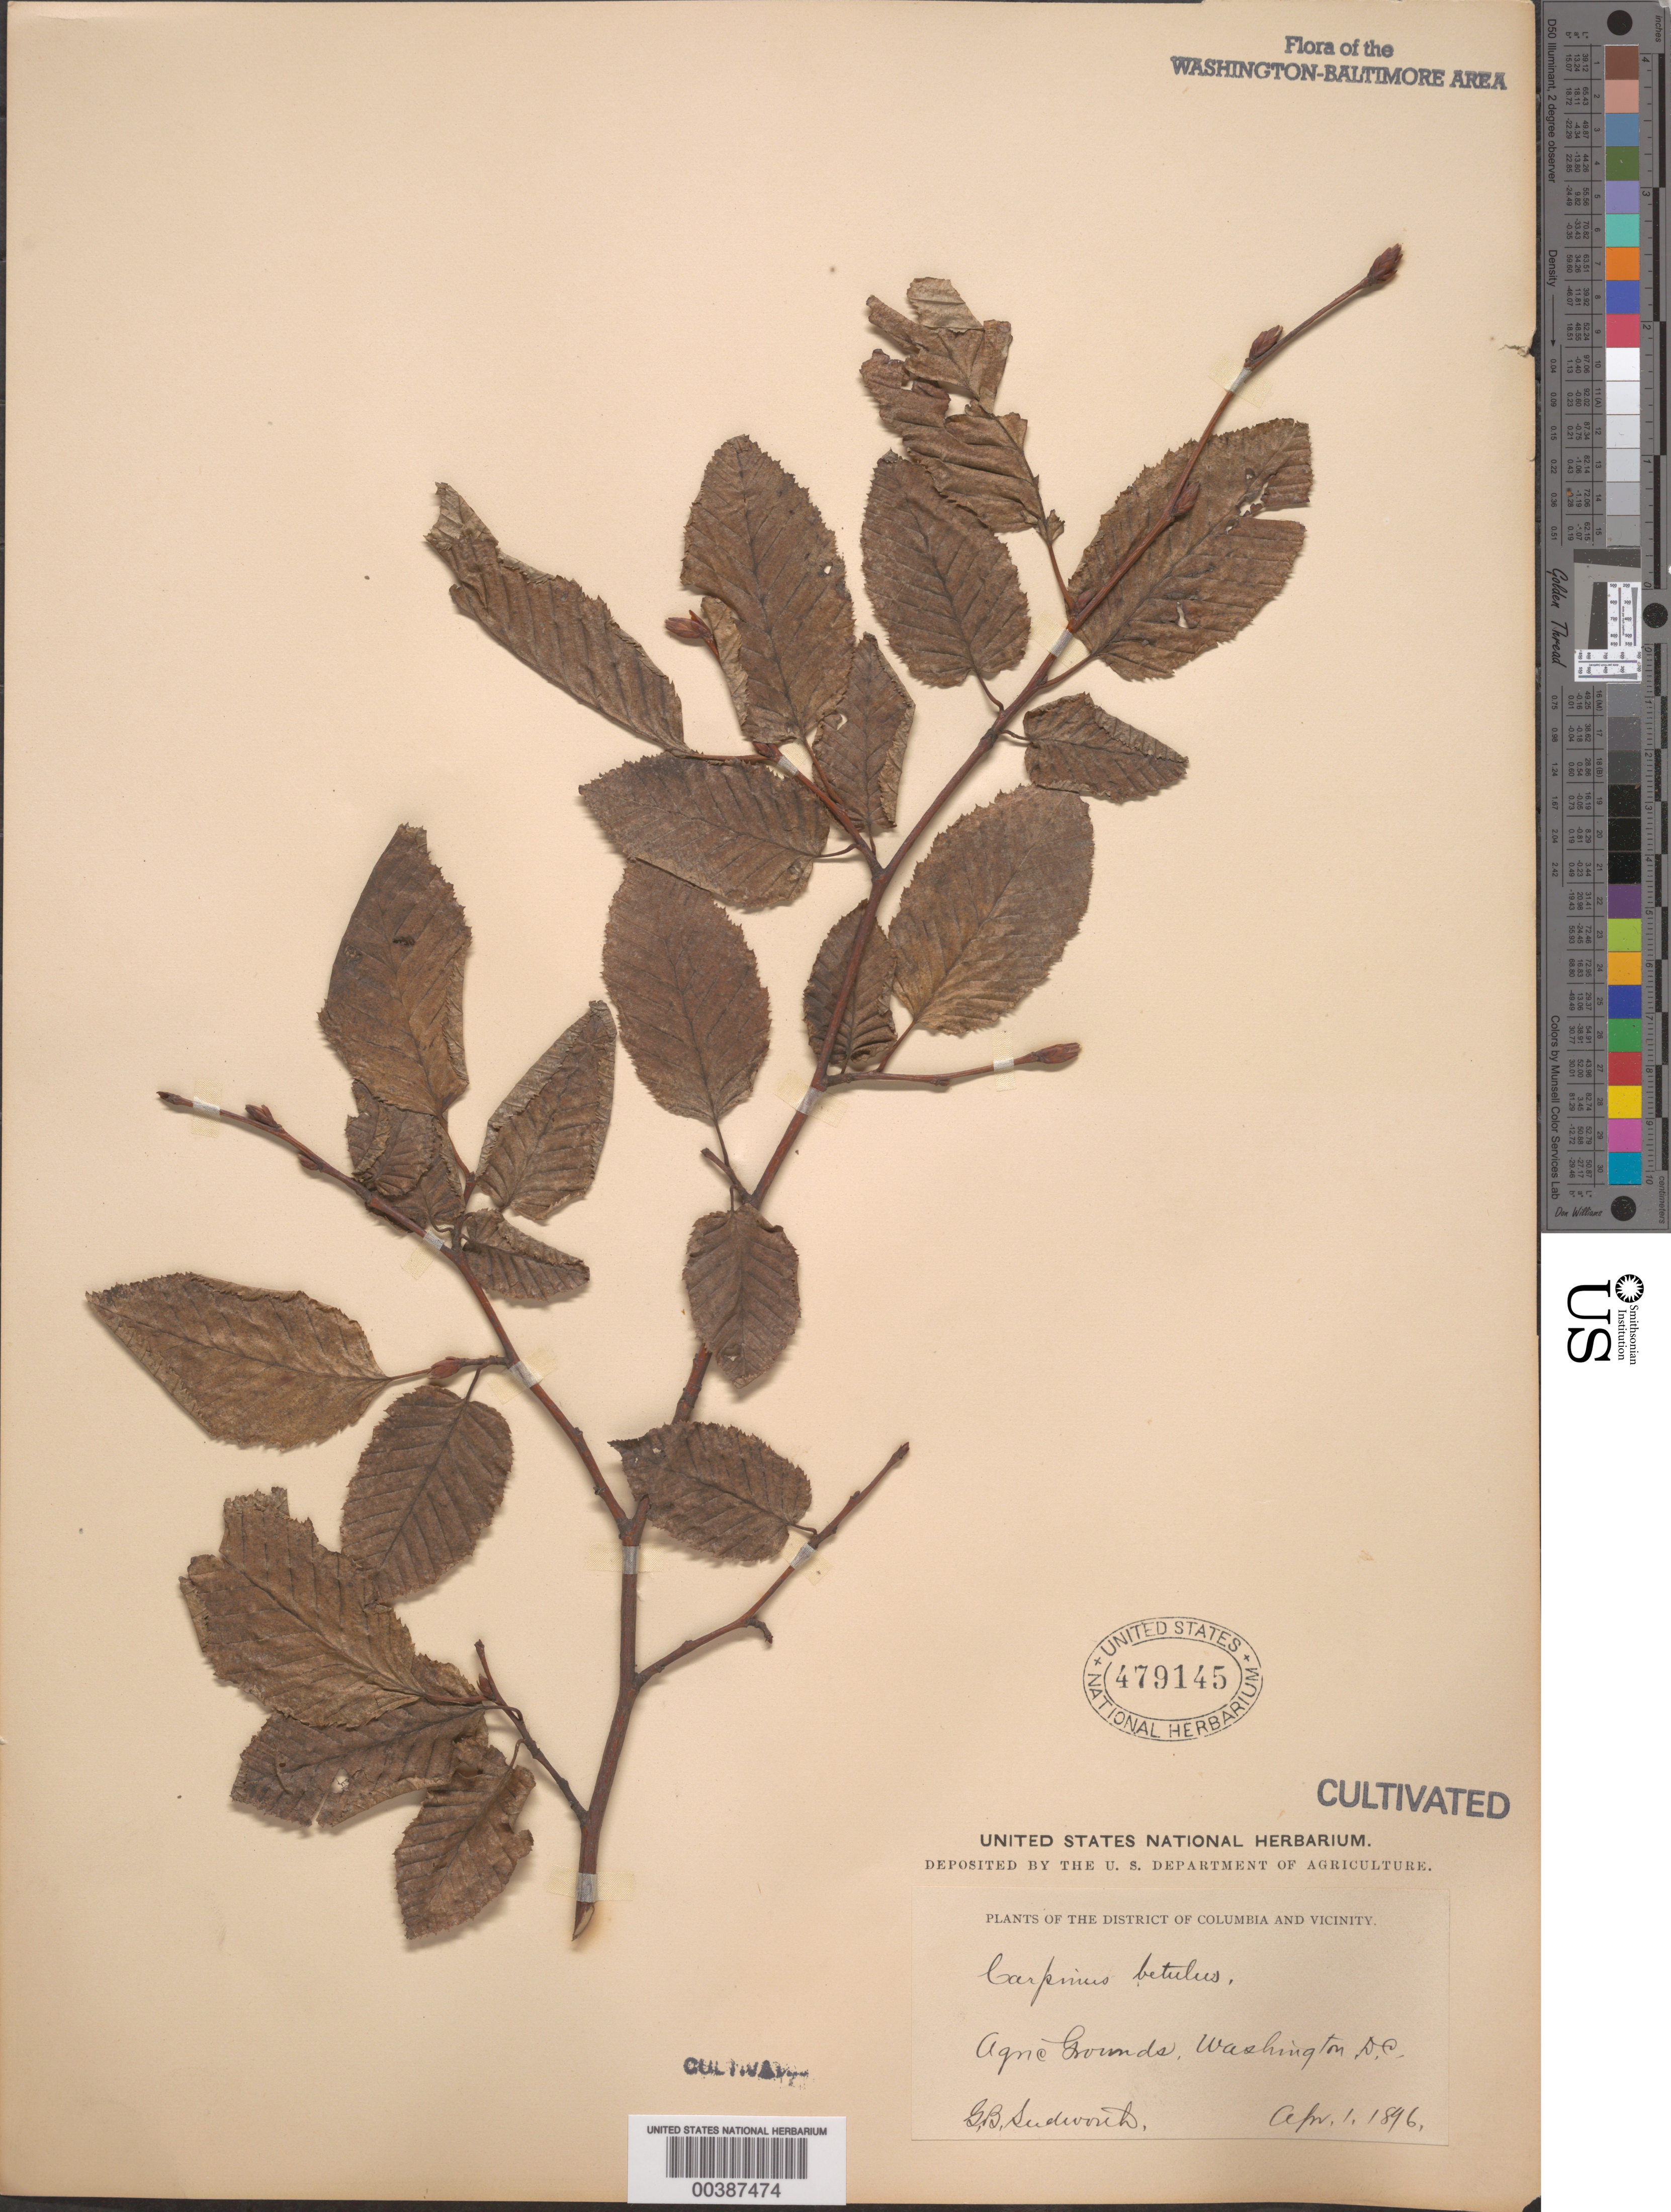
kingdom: Plantae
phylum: Tracheophyta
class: Magnoliopsida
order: Fagales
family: Betulaceae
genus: Carpinus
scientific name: Carpinus betulus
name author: L.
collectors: G. B. Sudworth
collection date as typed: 01 Apr 1896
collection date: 1896-04-01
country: United States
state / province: District of Columbia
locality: Agriculture grounds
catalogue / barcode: US 479145